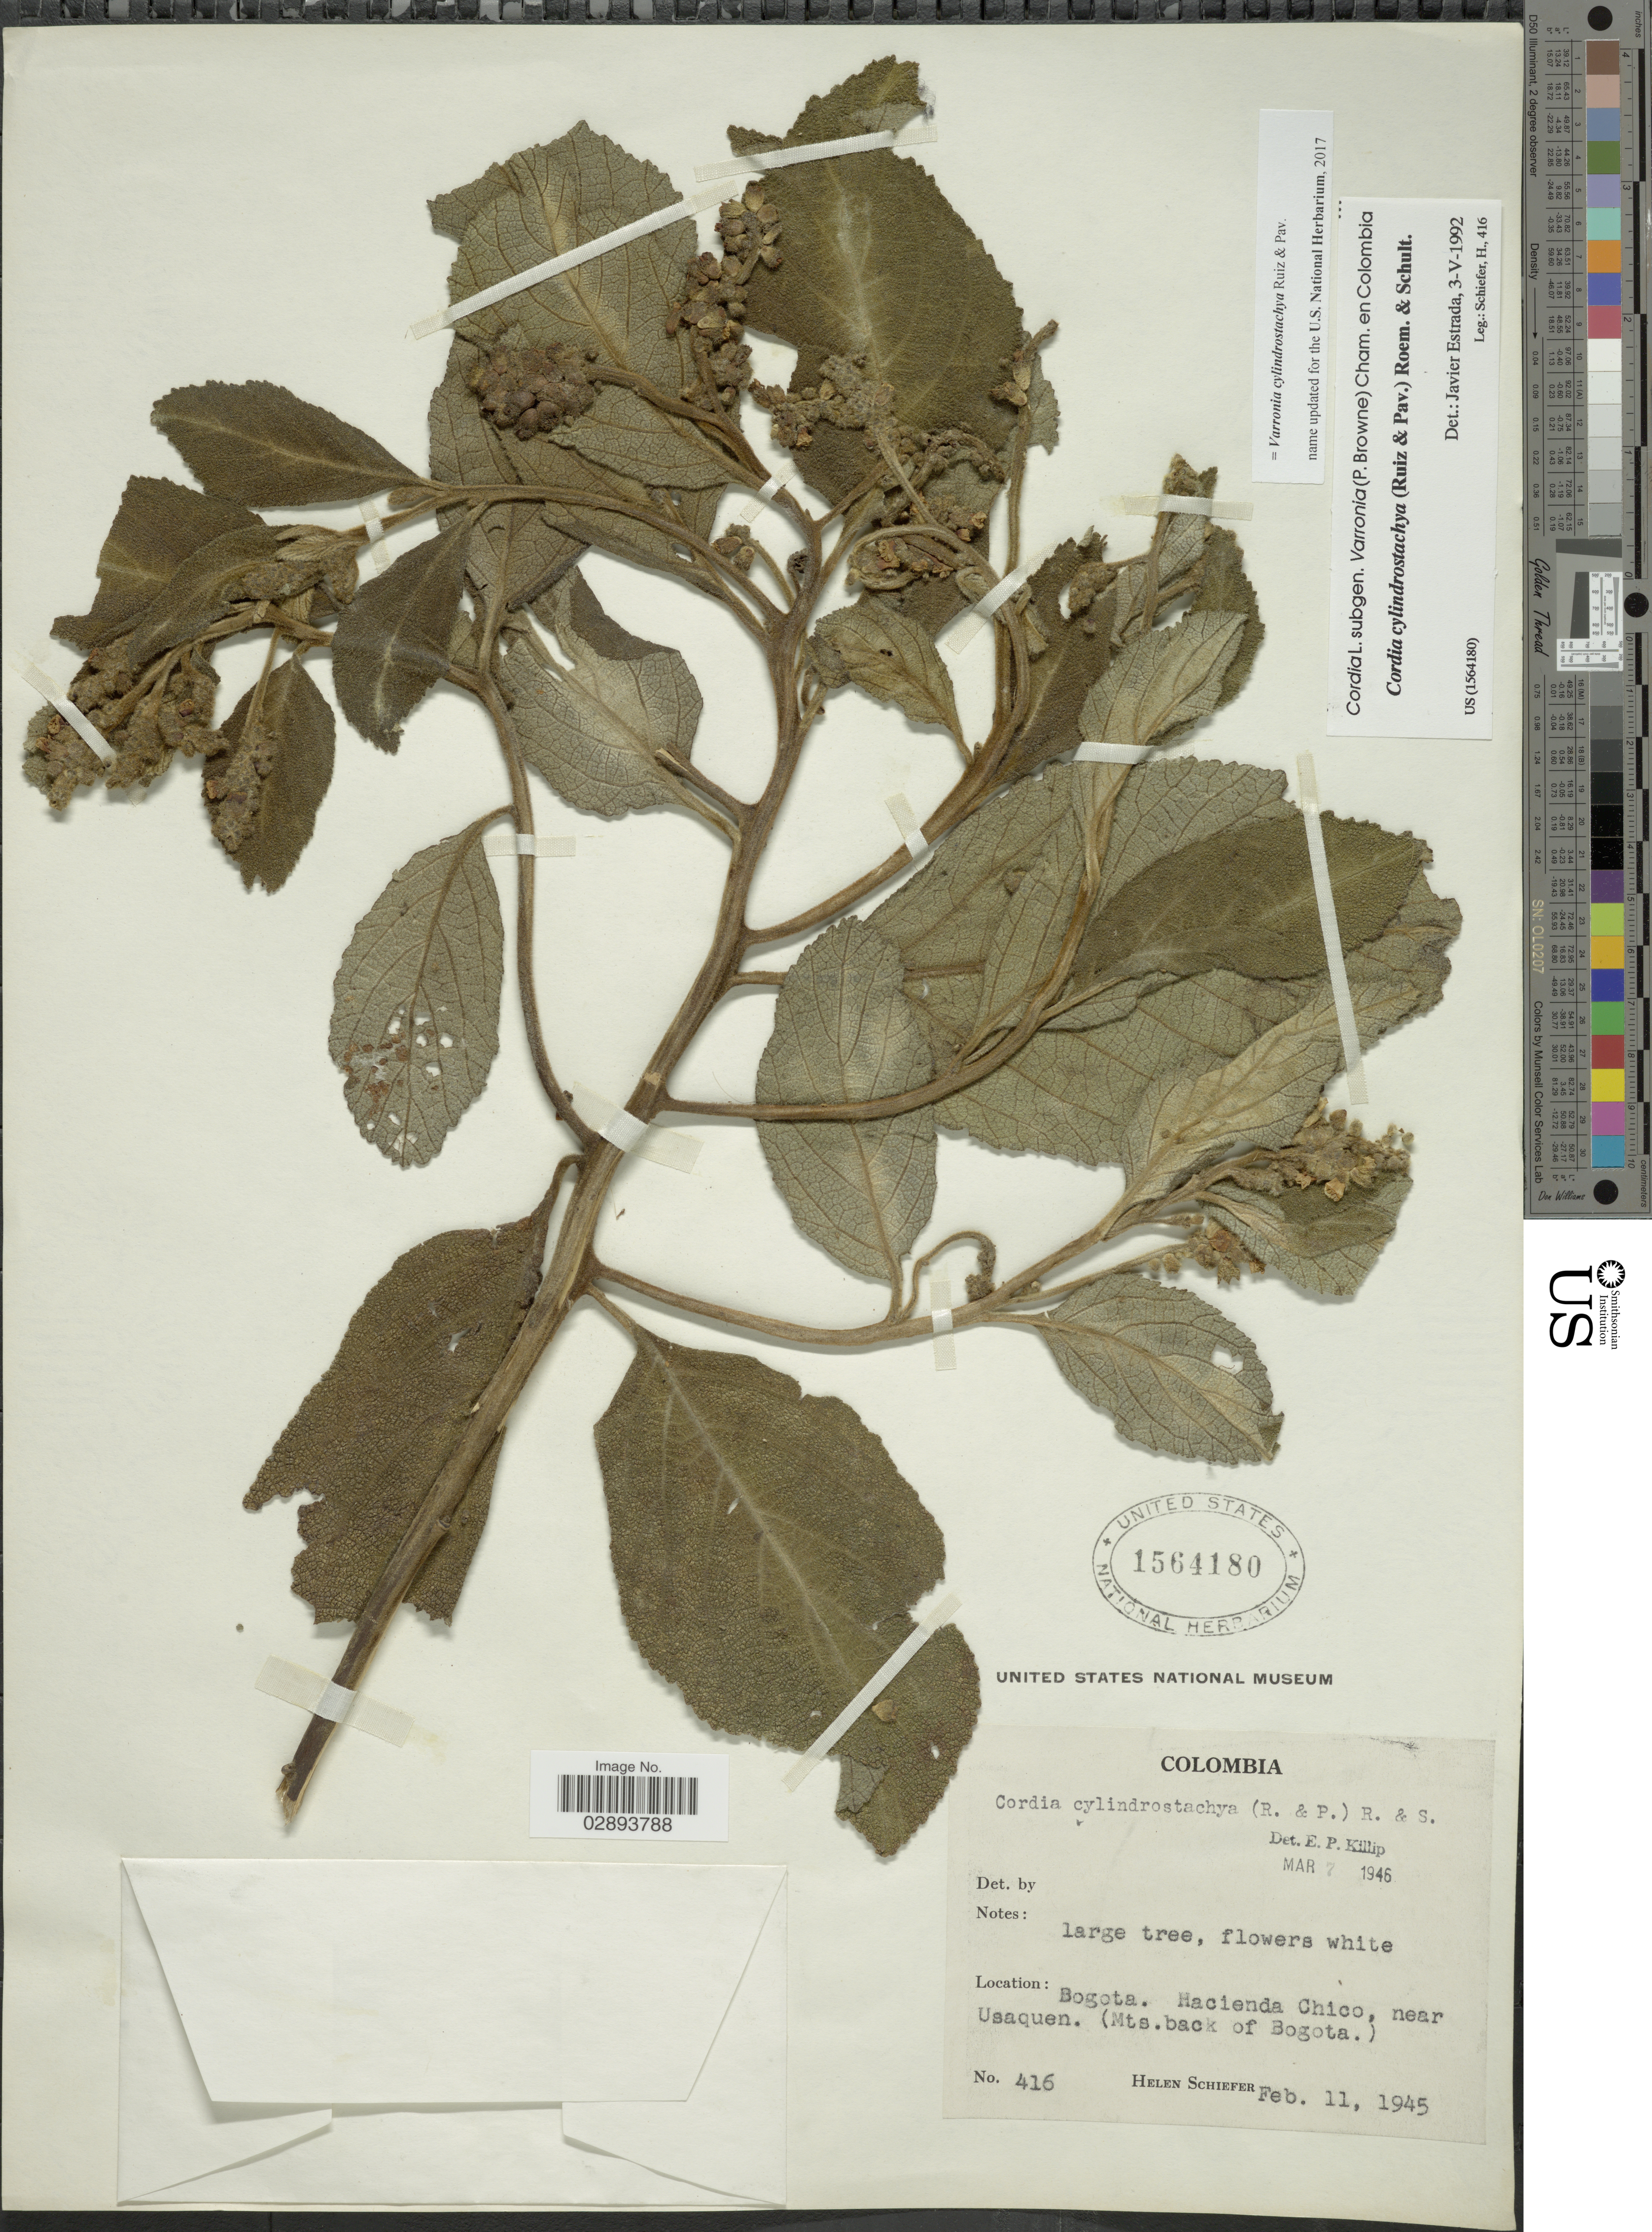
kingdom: Plantae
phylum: Tracheophyta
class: Magnoliopsida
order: Boraginales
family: Cordiaceae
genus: Varronia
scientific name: Varronia cylindrostachya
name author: Ruiz & Pav.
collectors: H. Schiefer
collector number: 416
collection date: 1945-02-11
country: Colombia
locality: Bogota, Hacienda Chico, near Usaquen (Mts. back of Bogota).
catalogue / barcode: US 1564180